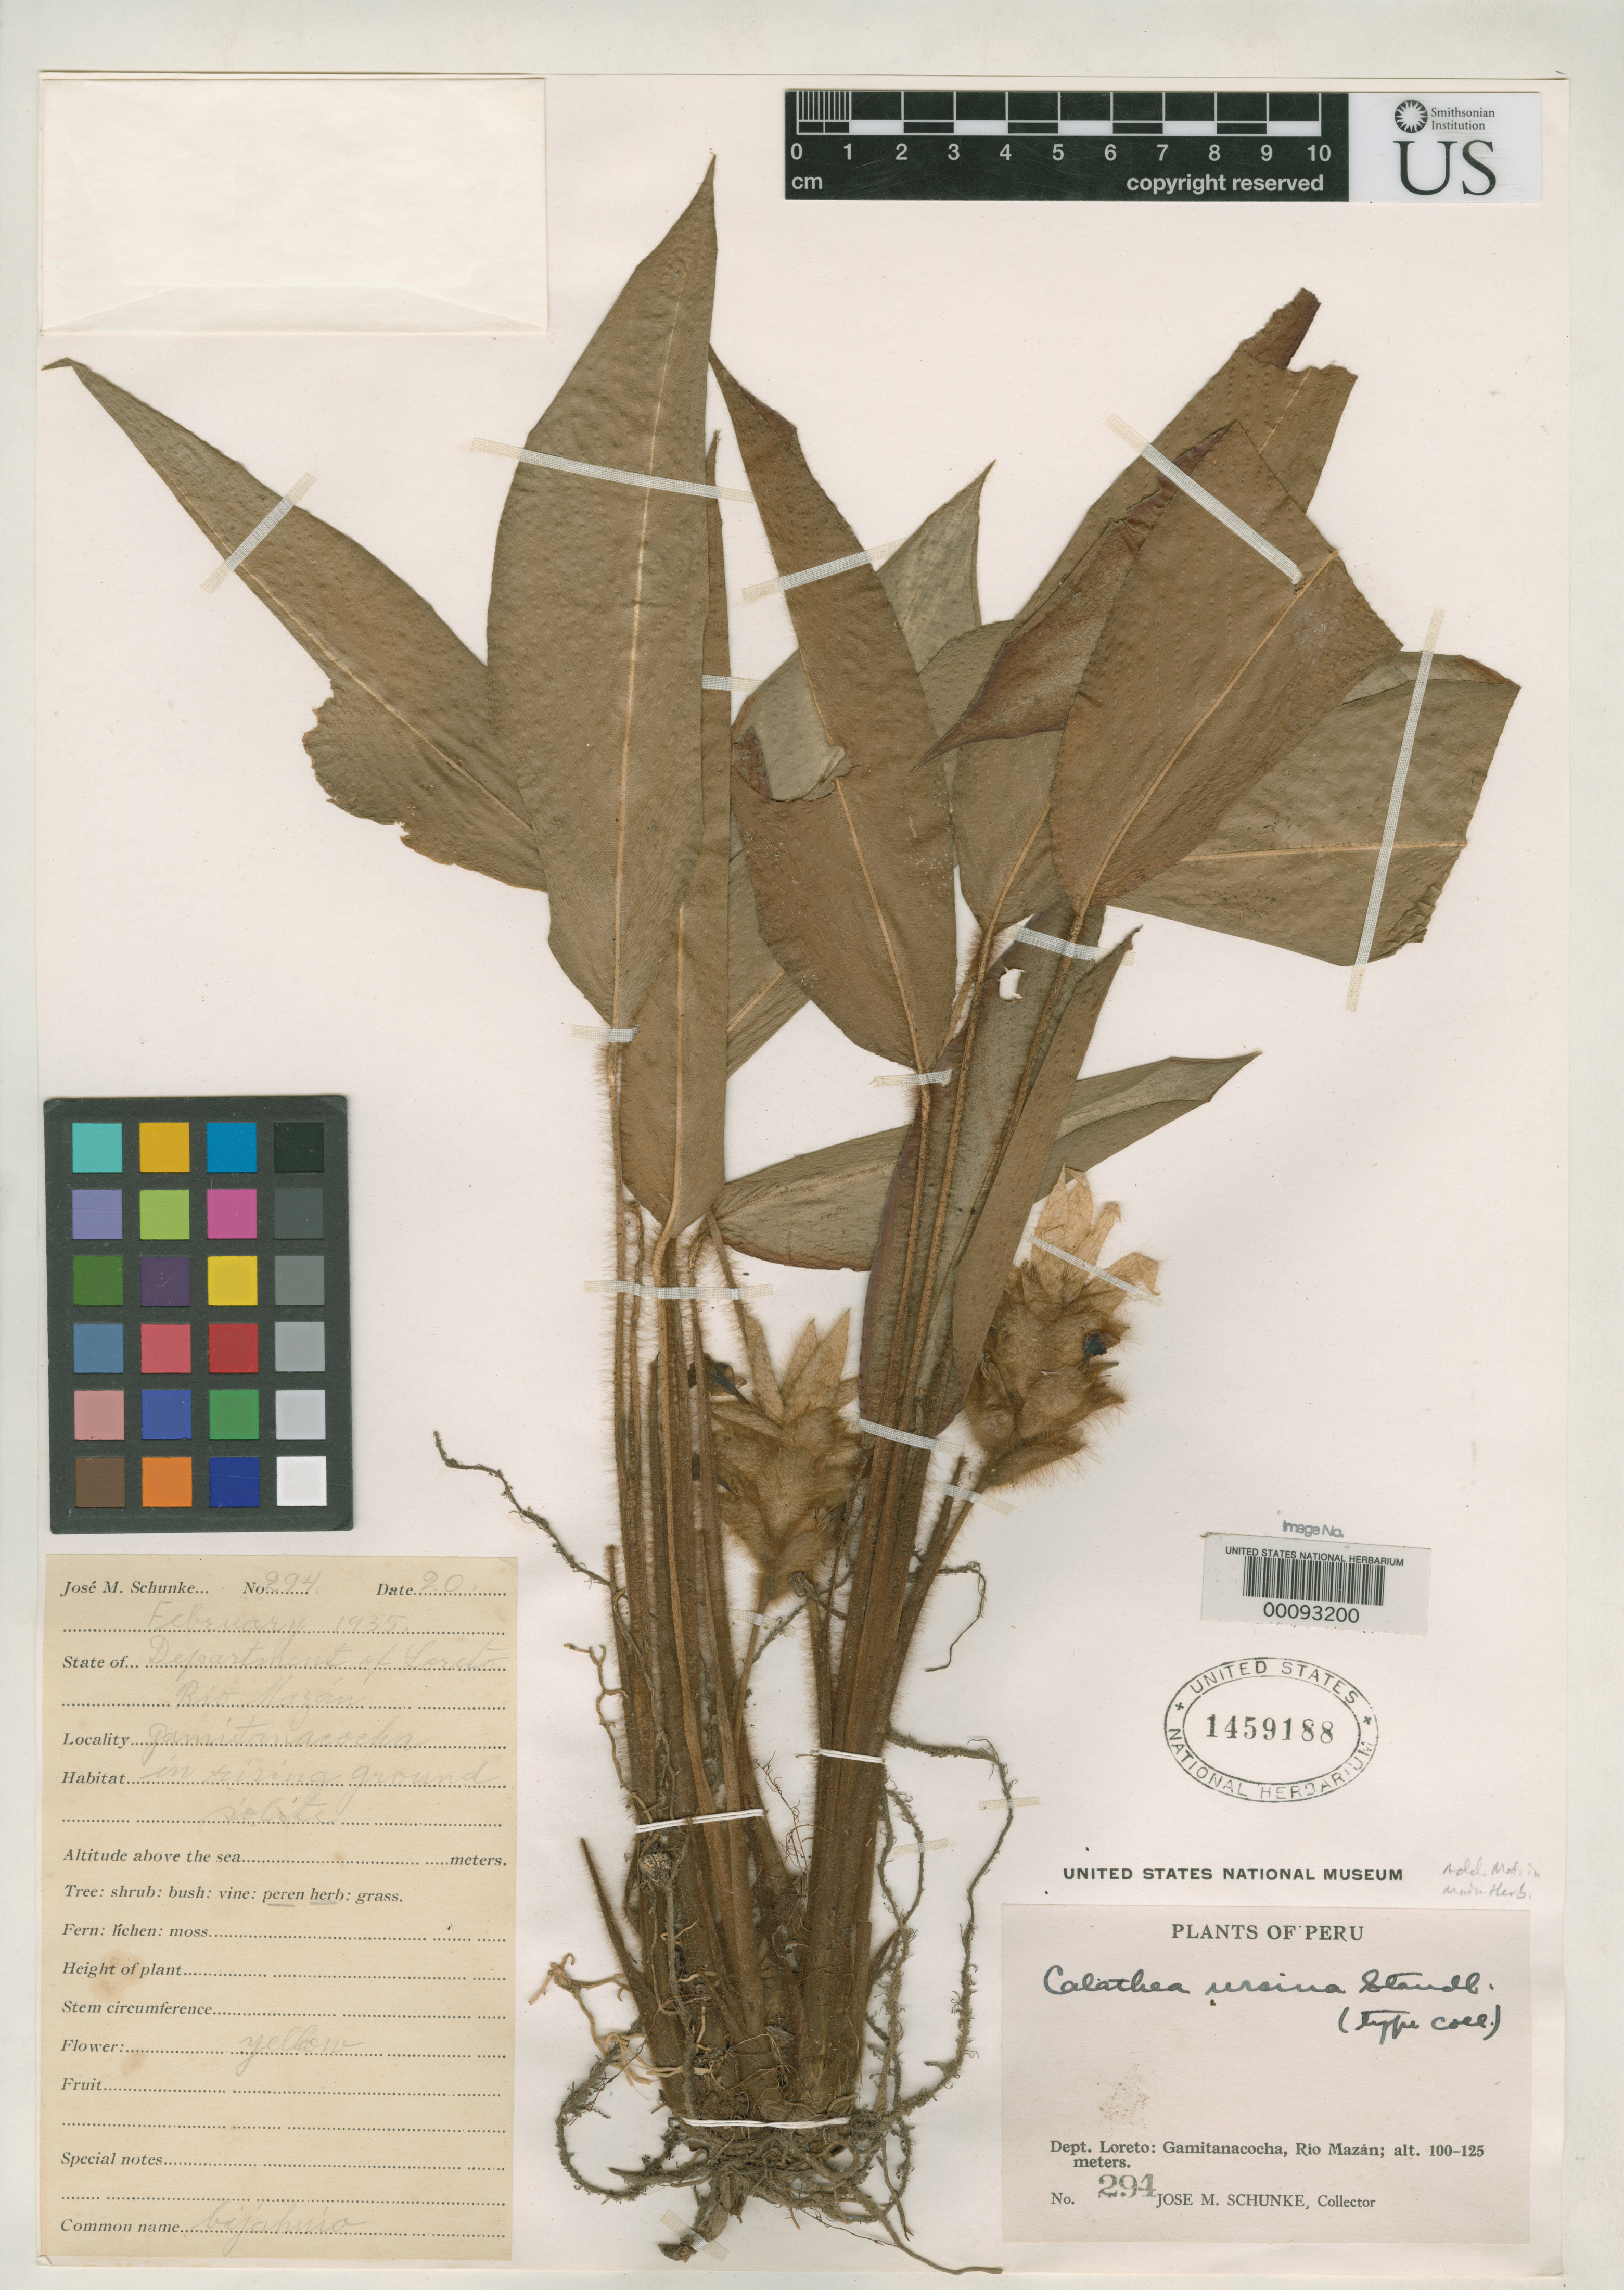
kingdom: Plantae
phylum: Tracheophyta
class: Liliopsida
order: Zingiberales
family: Marantaceae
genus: Calathea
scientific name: Calathea ursina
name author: Standl.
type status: Isotype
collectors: J. M. Schunke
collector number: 294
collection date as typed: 20 Feb 1935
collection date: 1935-02-20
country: Peru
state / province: Loreto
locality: Dept. Loreto: Gamitanacocha, Rio Mazán.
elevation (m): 100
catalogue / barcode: US 1459188